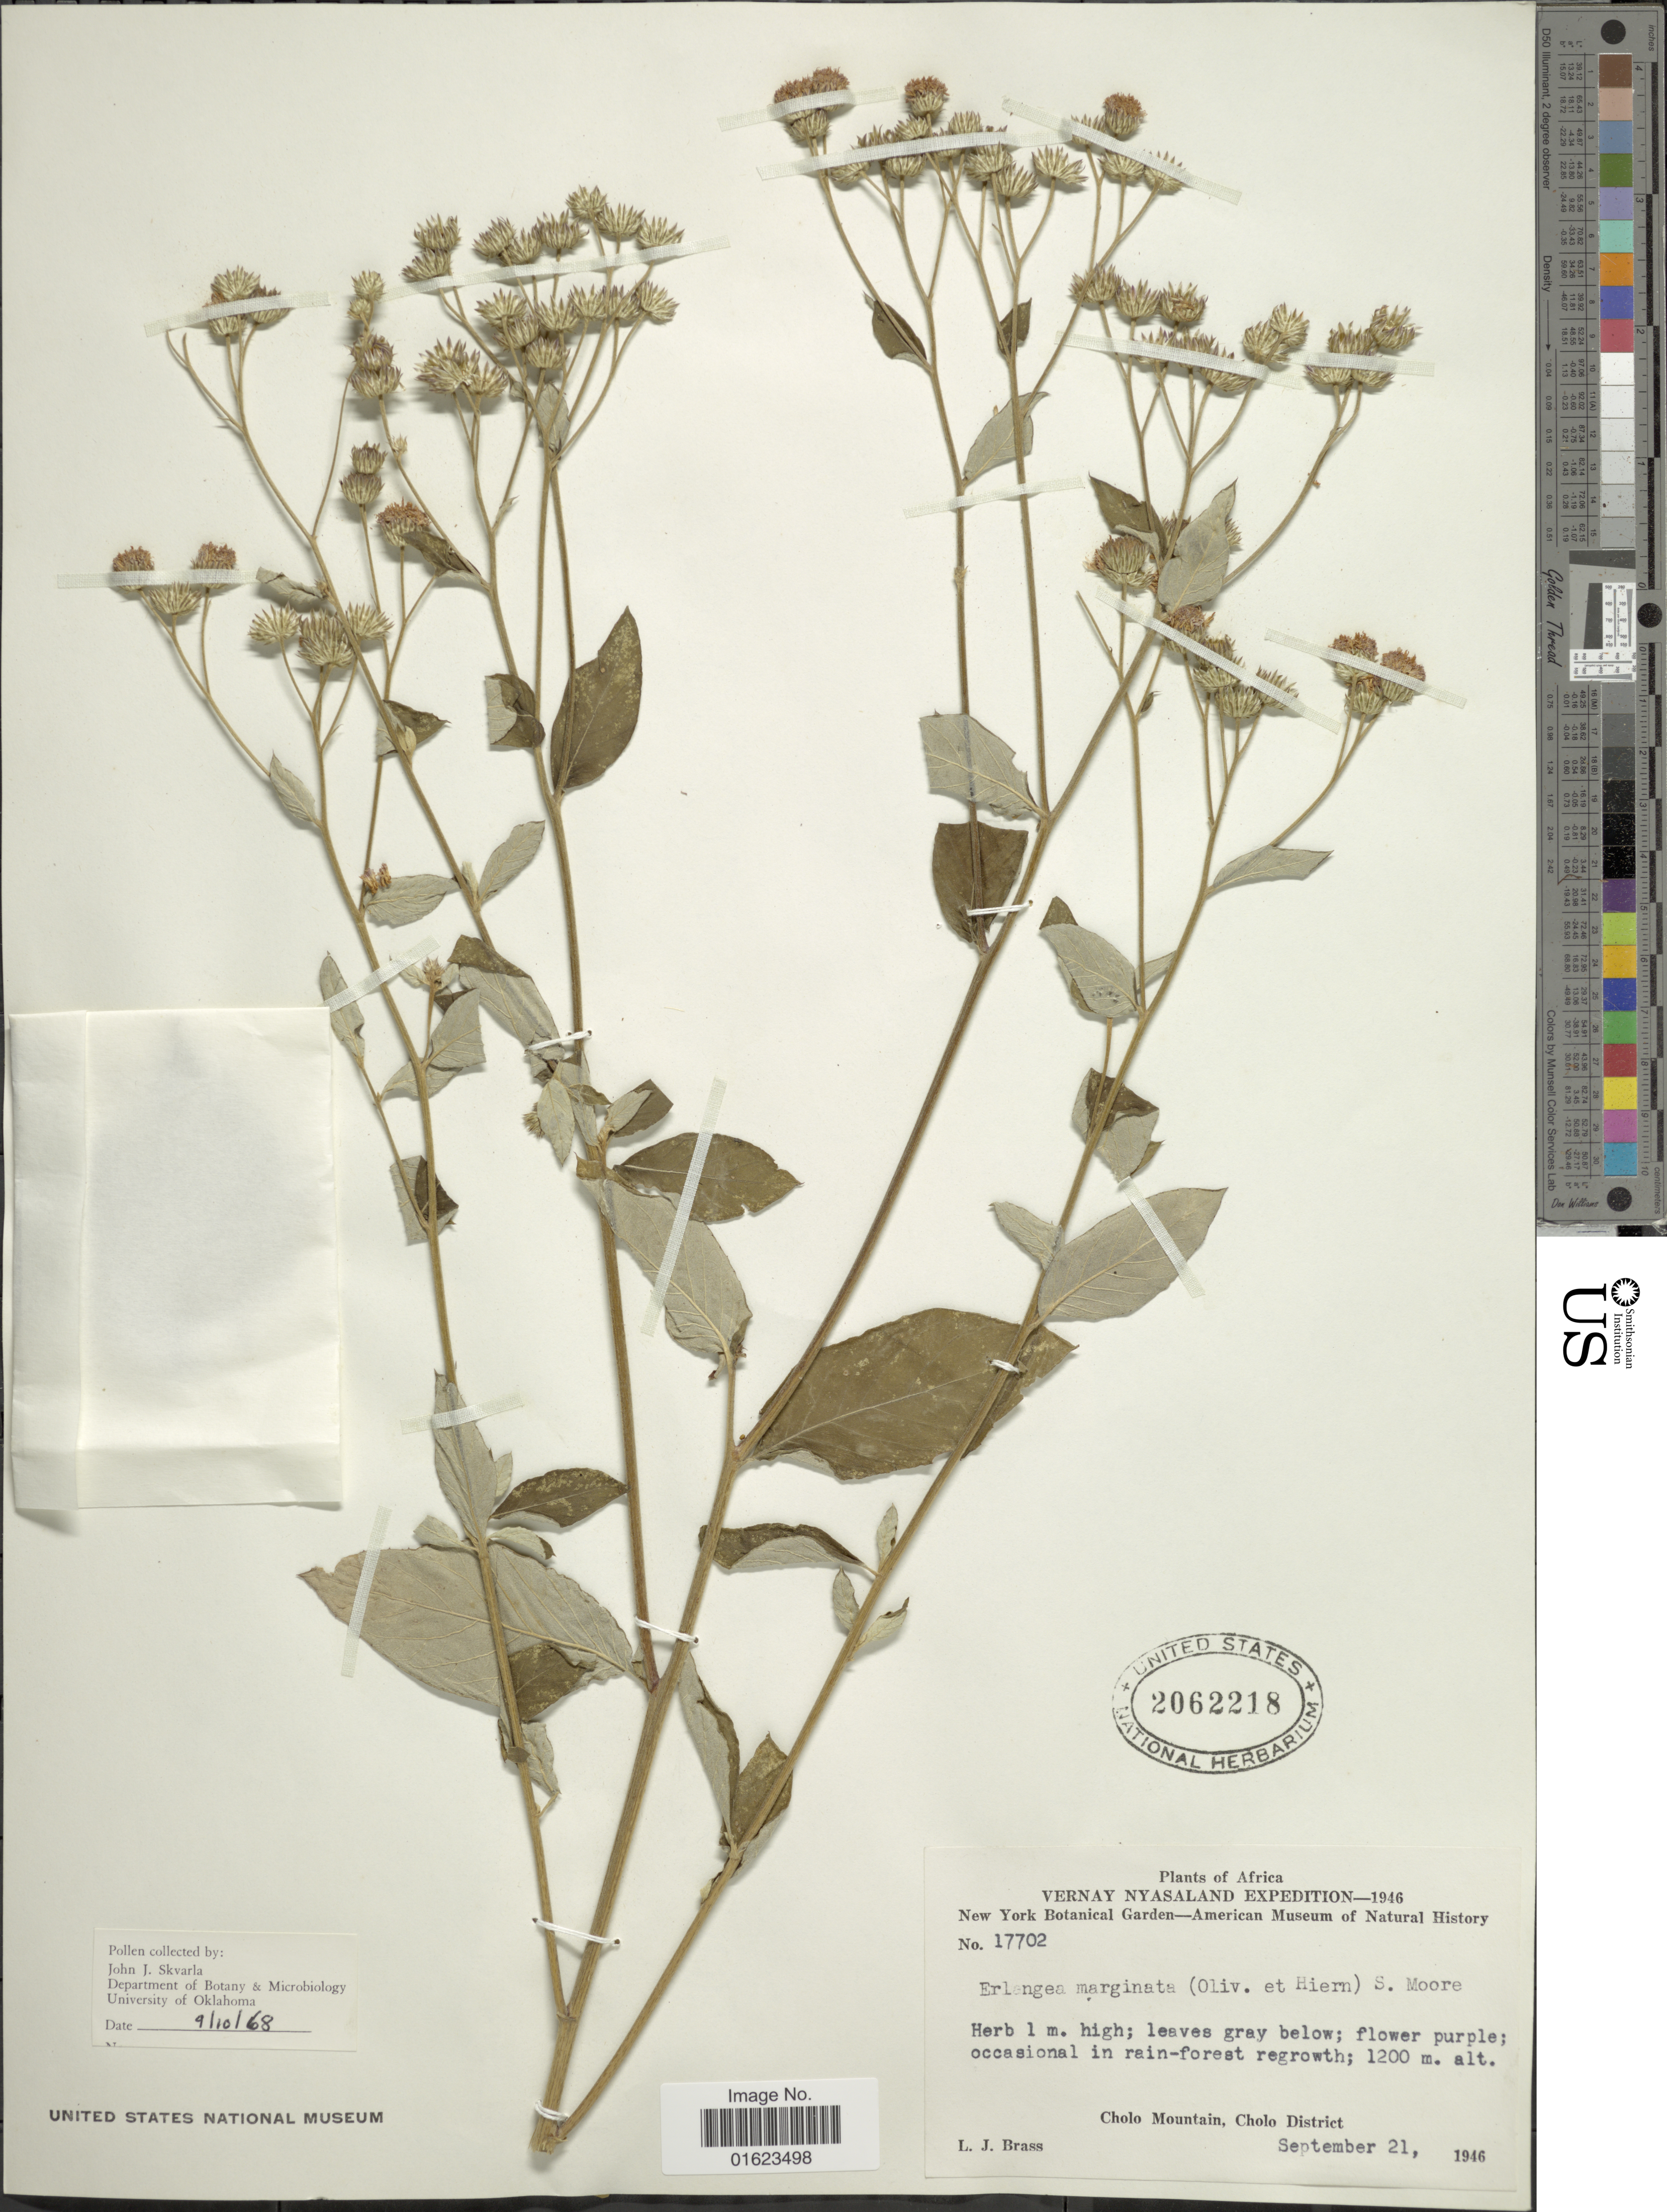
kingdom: Plantae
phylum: Tracheophyta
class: Magnoliopsida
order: Asterales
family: Asteraceae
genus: Erlangea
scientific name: Erlangea marginata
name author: (O. Hoffm.) S. Moore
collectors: L. J. Brass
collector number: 17702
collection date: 1946-09-21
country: Malawi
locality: Nyasaland, Cholo Mountain, Cholo District.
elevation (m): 1200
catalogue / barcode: US 2062218